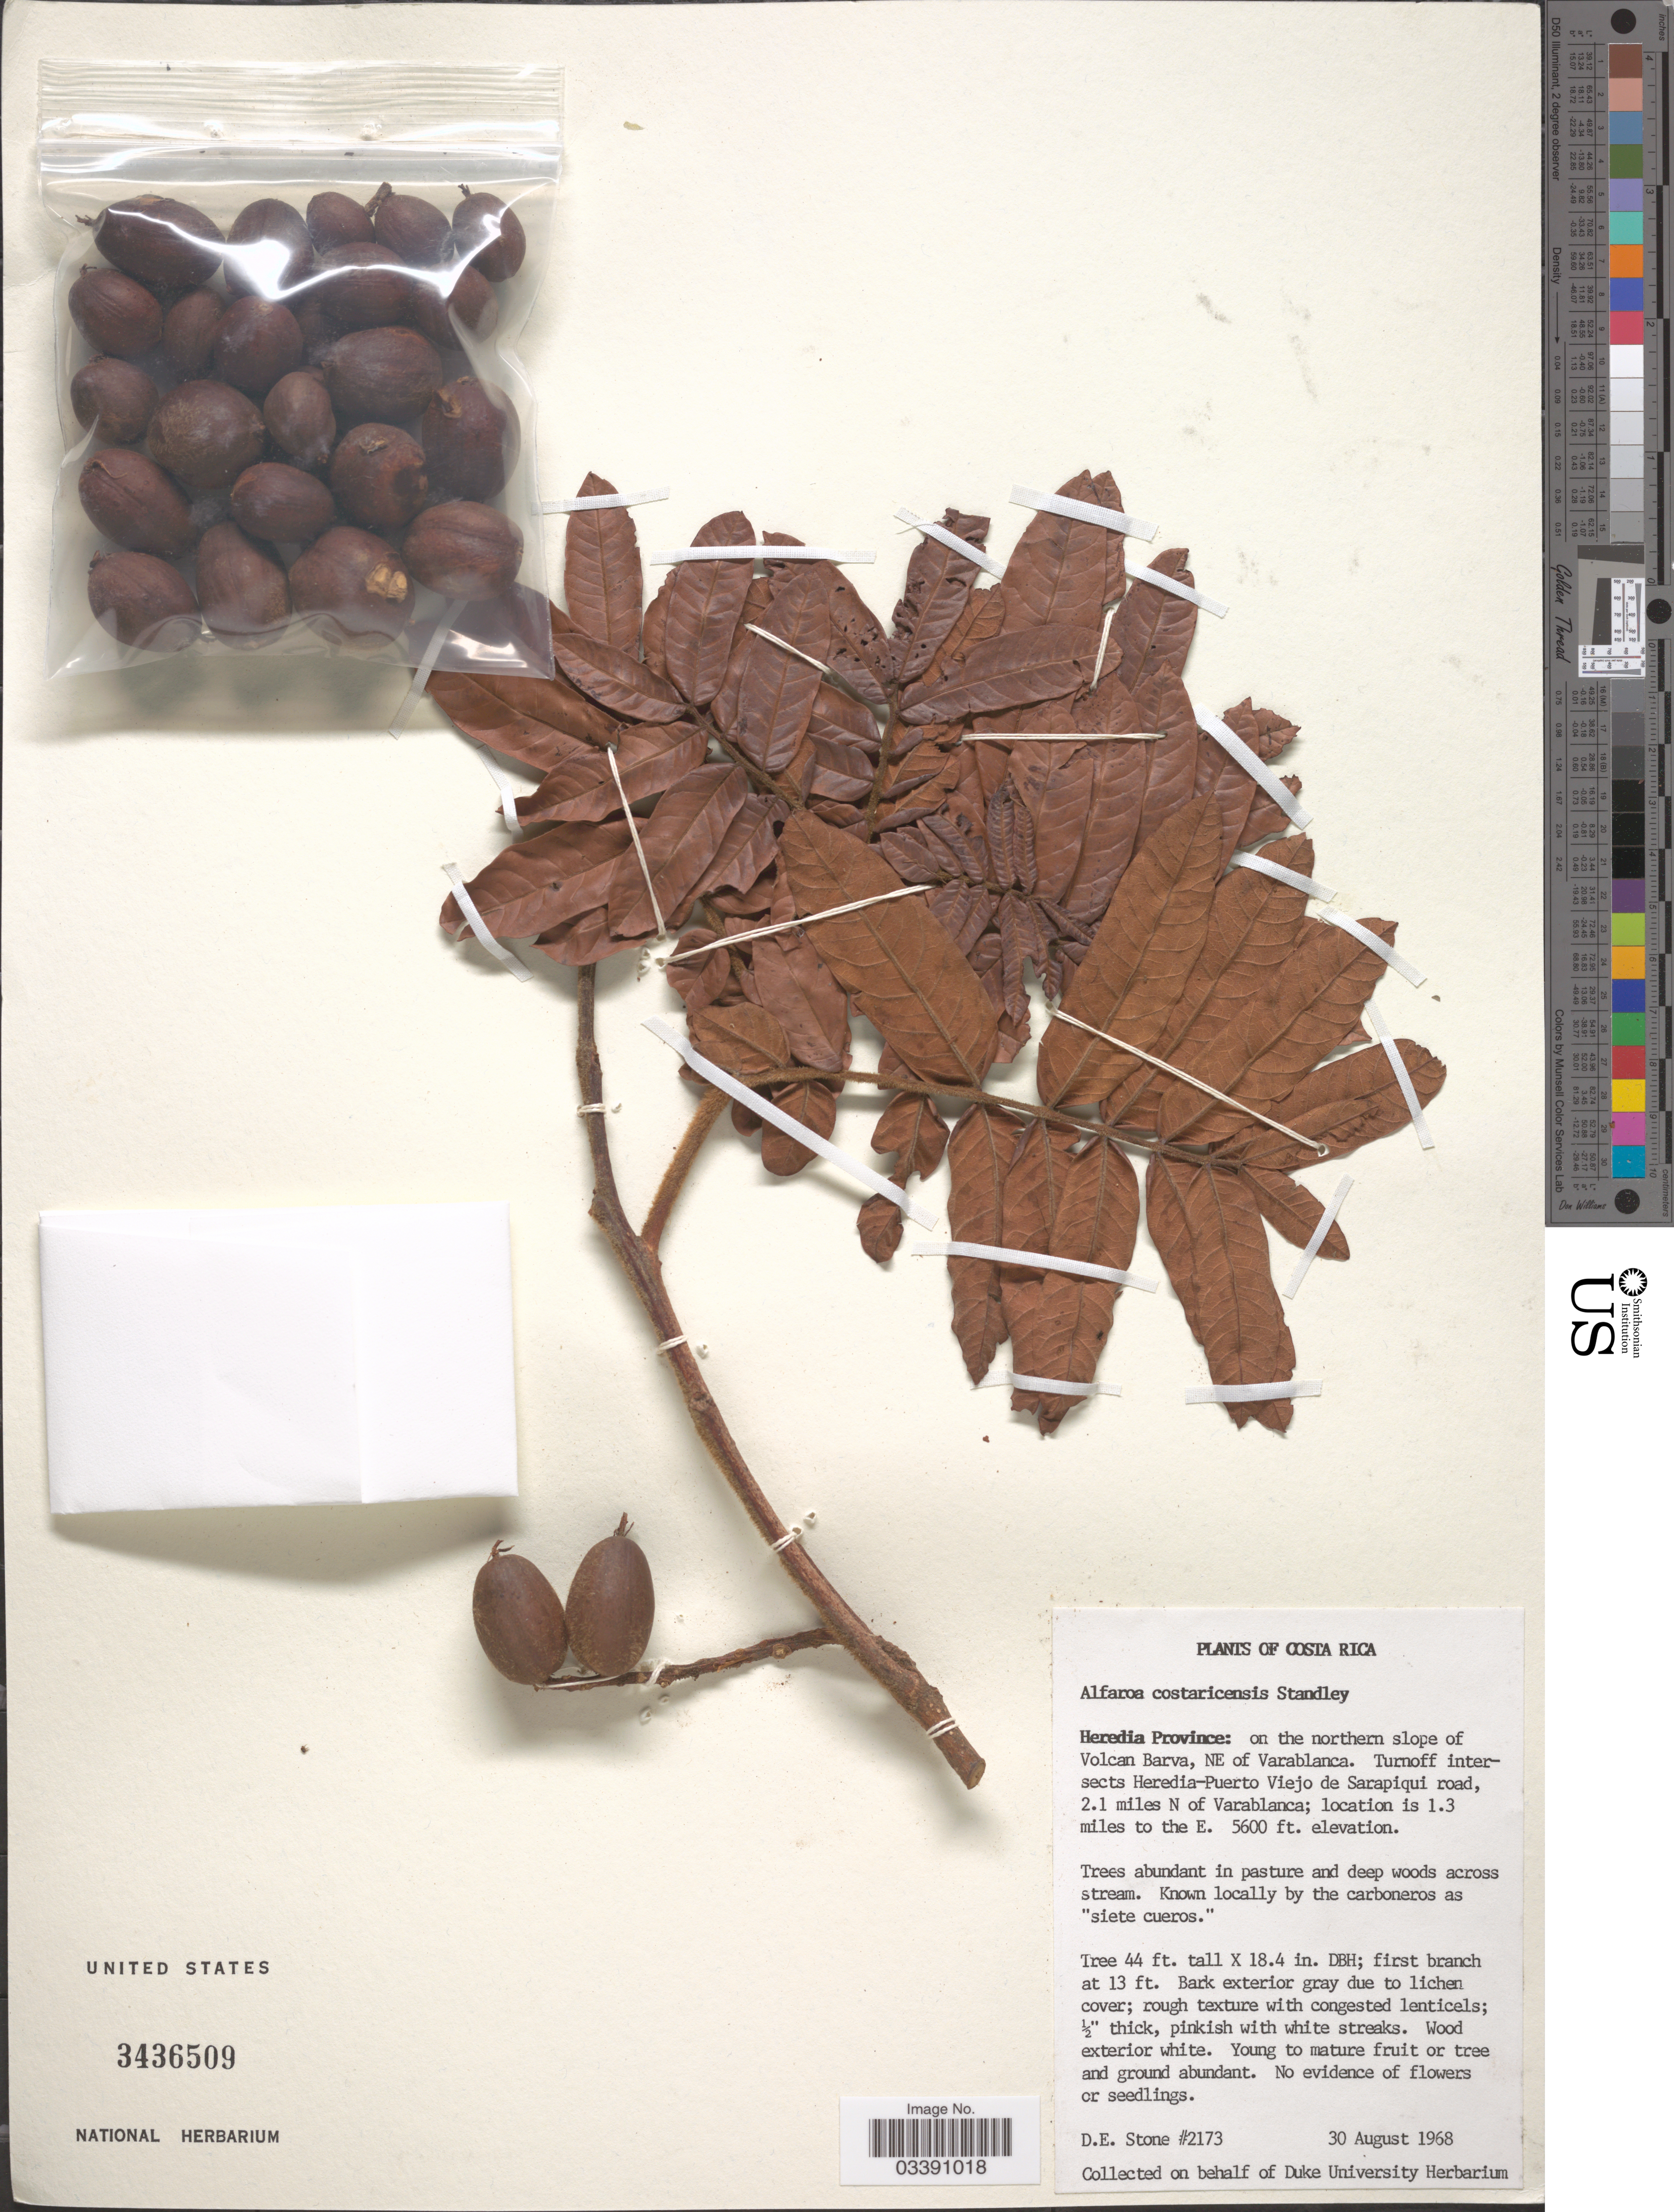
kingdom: Plantae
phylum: Tracheophyta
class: Magnoliopsida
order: Fagales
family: Juglandaceae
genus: Alfaroa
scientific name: Alfaroa costaricensis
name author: Standl.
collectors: D. E. Stone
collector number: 2173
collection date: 1968-08-30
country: Costa Rica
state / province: Heredia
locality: On the northern slope of Volcan Barva NE of Varablanca. Turnoff intersects Heredia-Puerto Viejo de Sarapique road, 2.1 miles N of Varablanca; location is 1.3 miles to the E.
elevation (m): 1707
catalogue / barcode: US 3436509